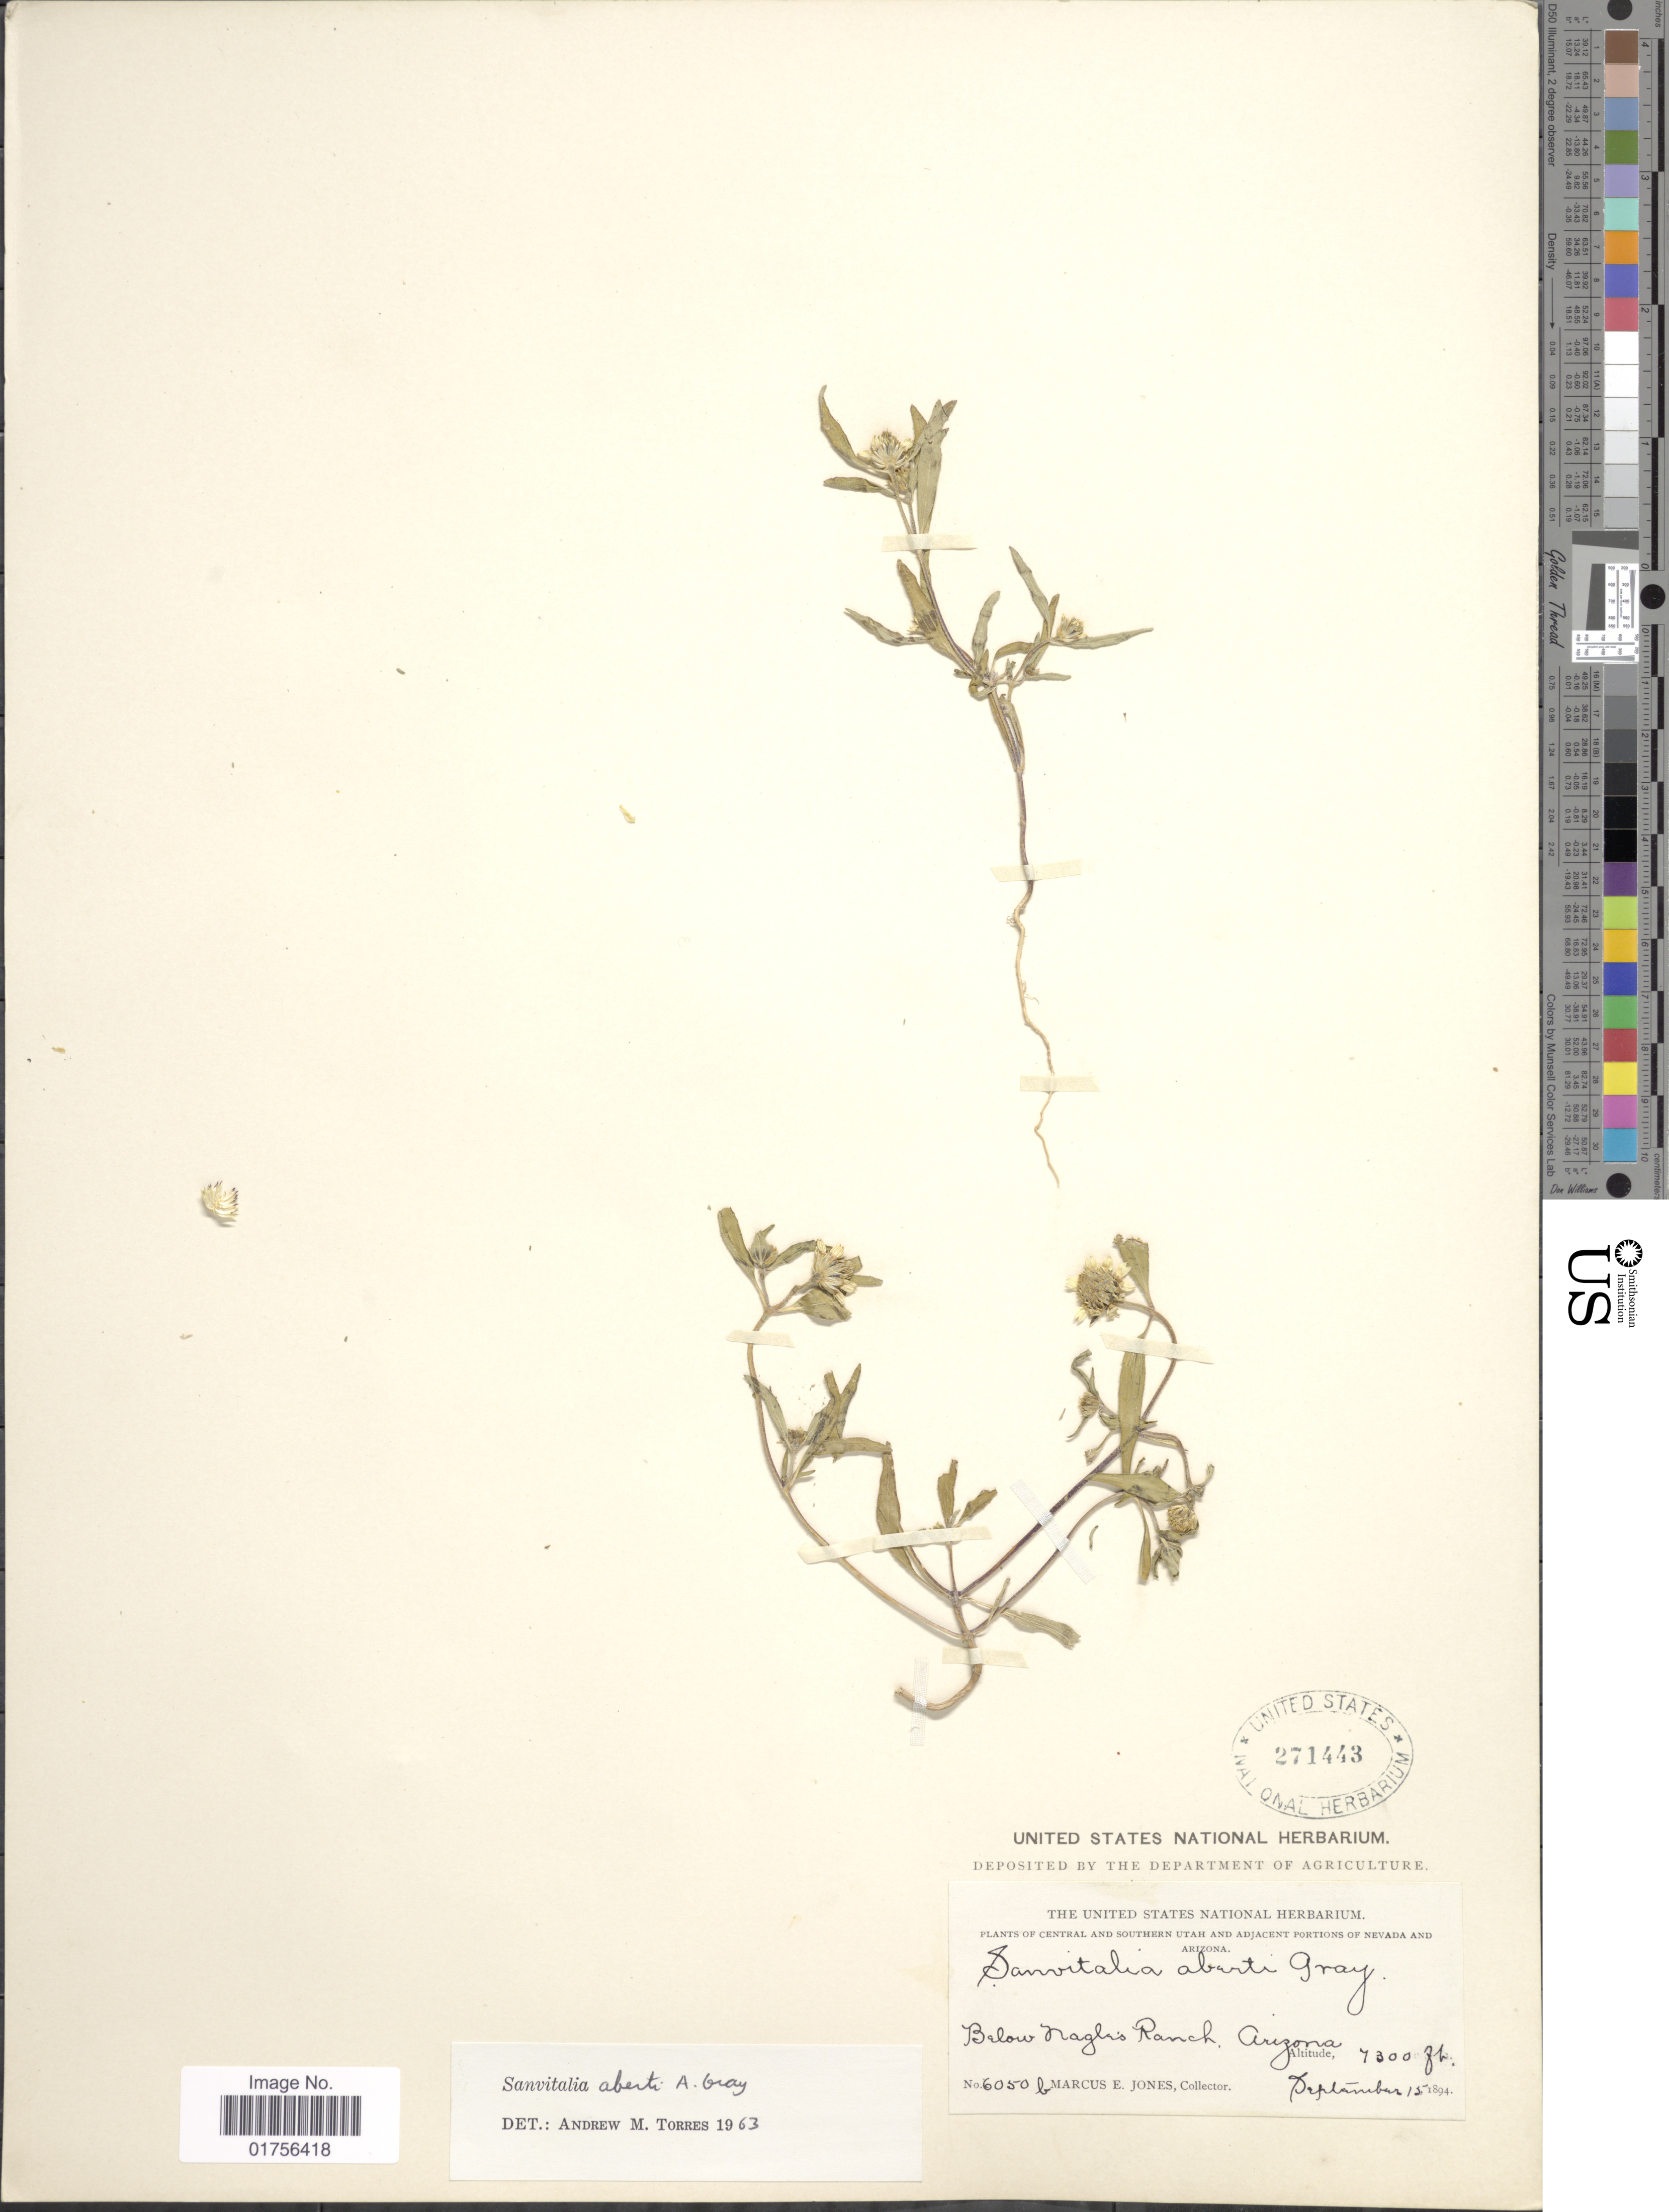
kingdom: Plantae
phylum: Tracheophyta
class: Magnoliopsida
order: Asterales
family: Asteraceae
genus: Sanvitalia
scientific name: Sanvitalia aberti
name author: A. Gray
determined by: Skibicki, Samuel V.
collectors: M. E. Jones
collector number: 6050B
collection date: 1894-09-15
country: United States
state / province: Arizona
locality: Below Nagles Ranch, Arizona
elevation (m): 2225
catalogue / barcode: US 271443